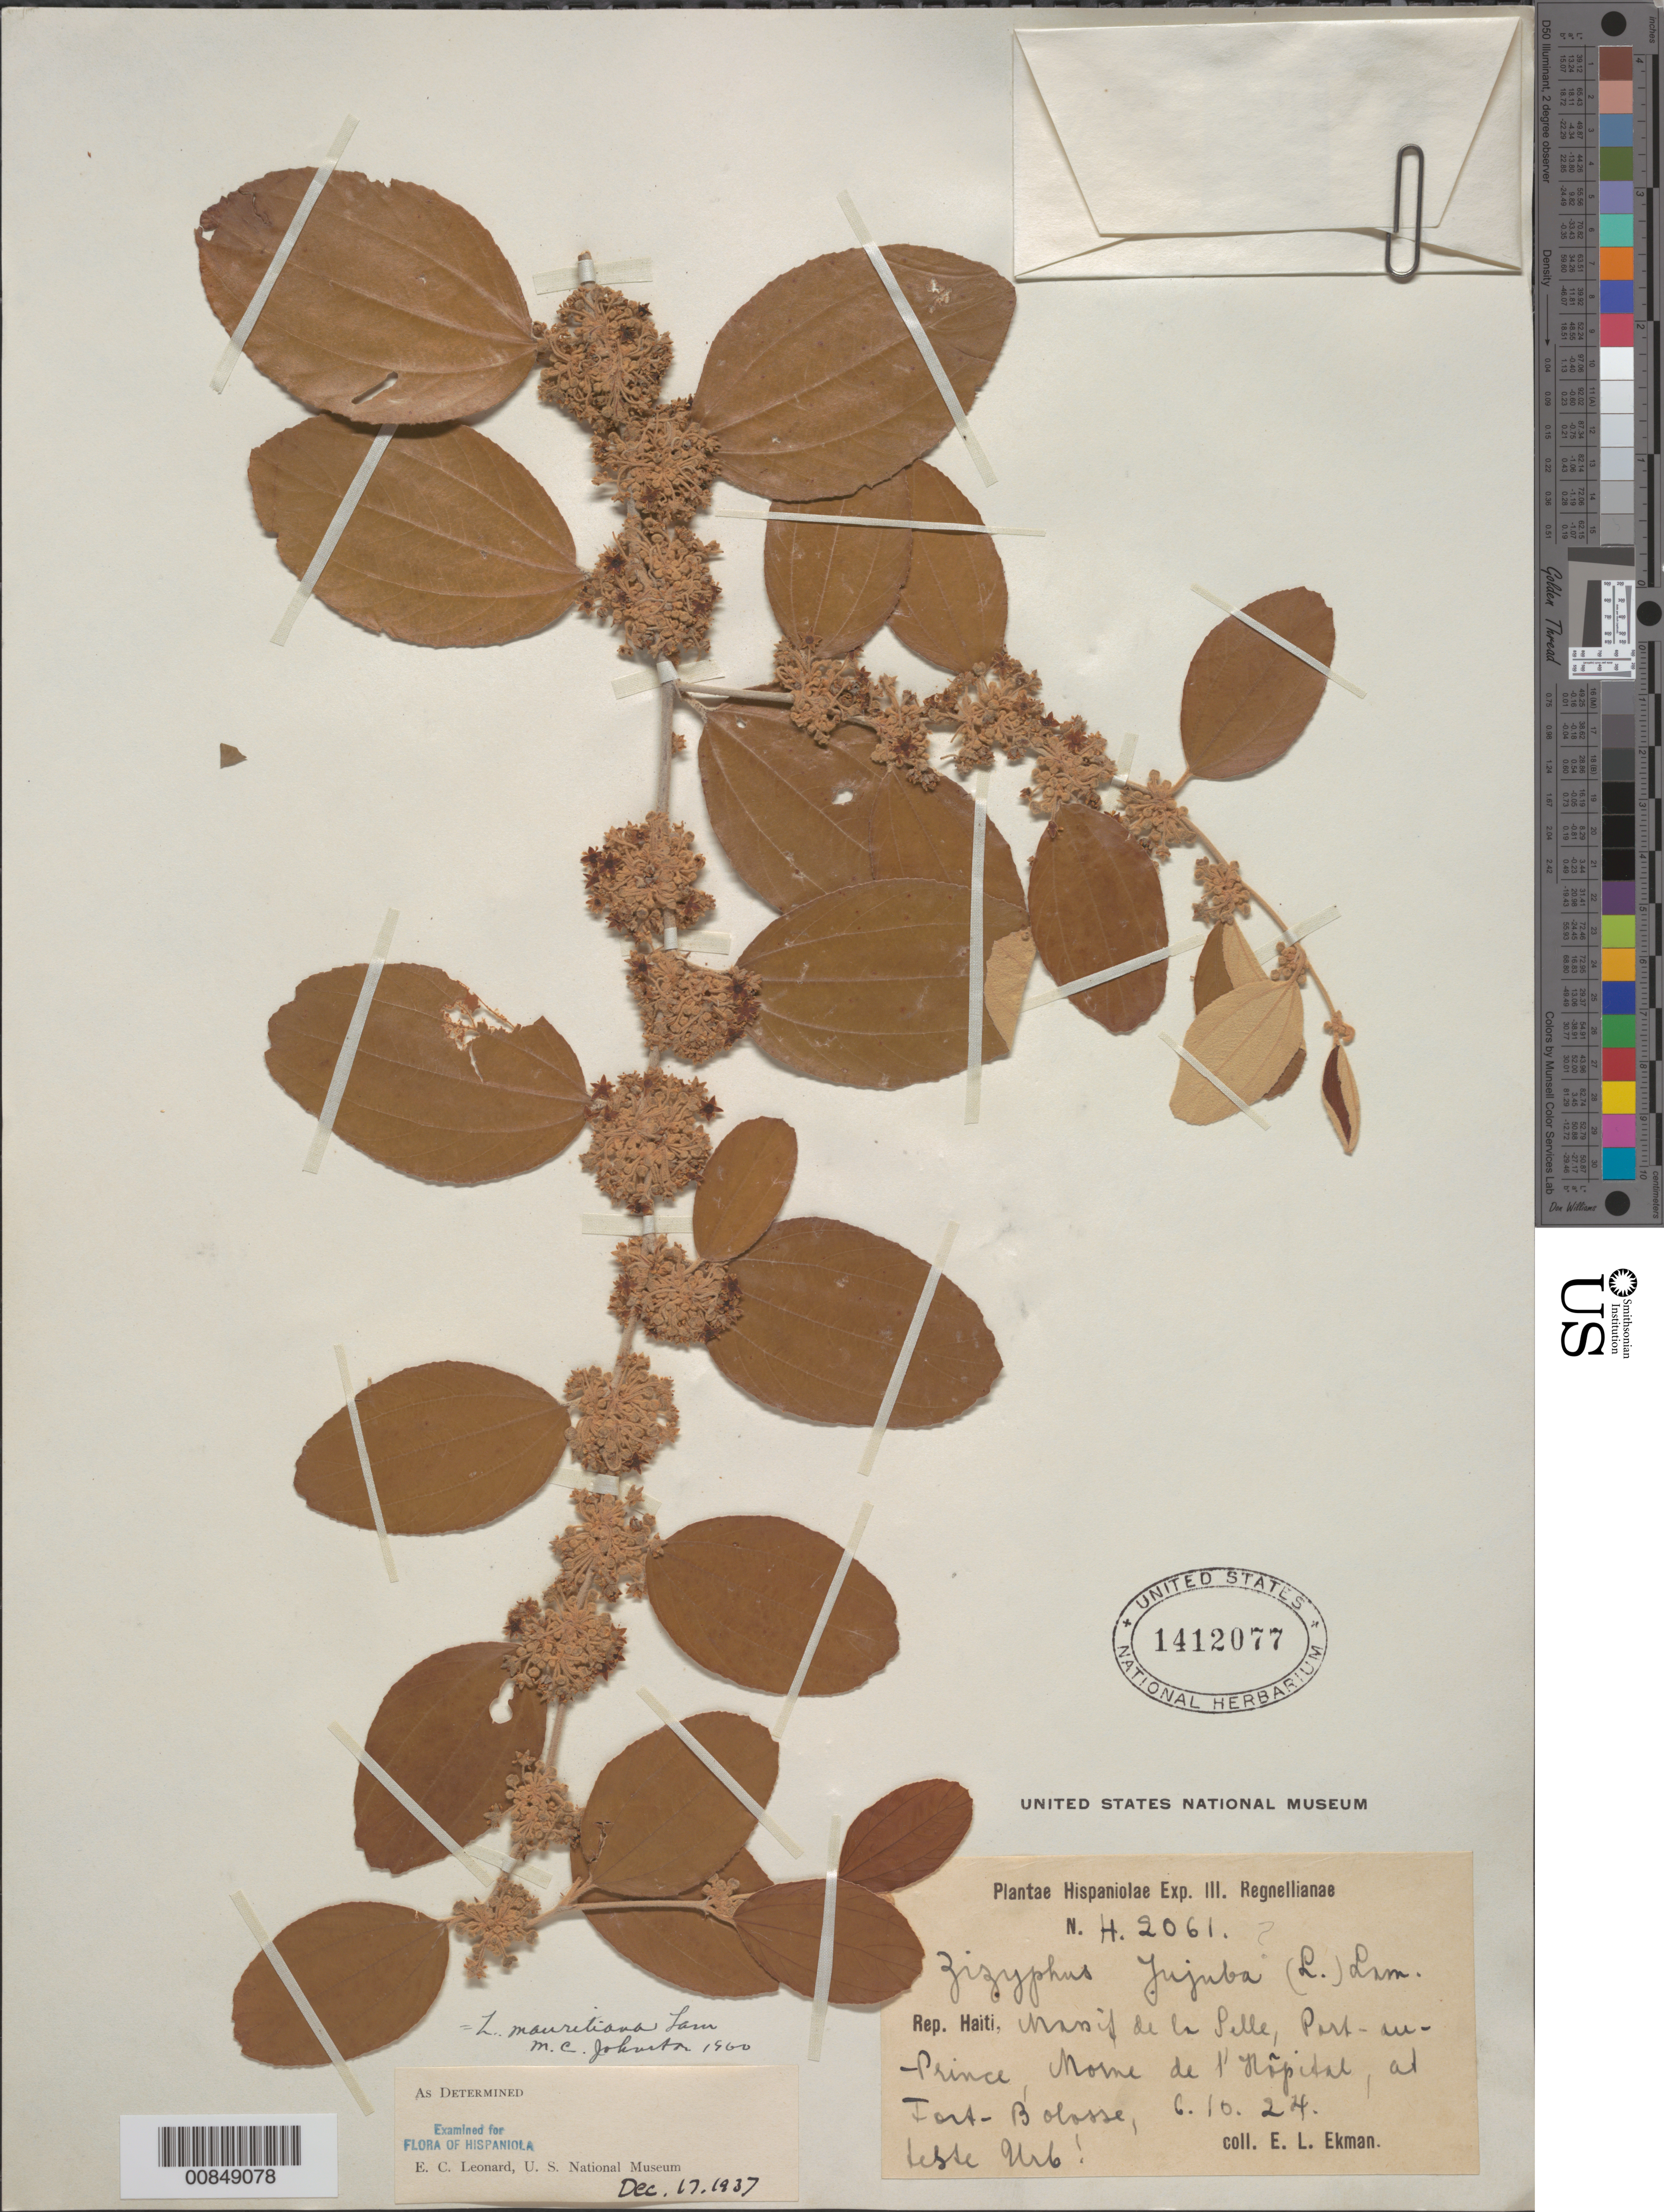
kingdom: Plantae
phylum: Tracheophyta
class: Magnoliopsida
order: Rosales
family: Rhamnaceae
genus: Ziziphus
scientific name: Ziziphus mauritiana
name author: Lam.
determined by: Johnston, Marshall C.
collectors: E. L. Ekman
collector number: H 2061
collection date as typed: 06 Oct 1924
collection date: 1924-10-06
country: Haiti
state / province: Ouest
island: Hispaniola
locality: Massif de la Selle, Port-au-Prince< Morne de l'Hôpital, at Fort-Bolosse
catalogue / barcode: US 1412077